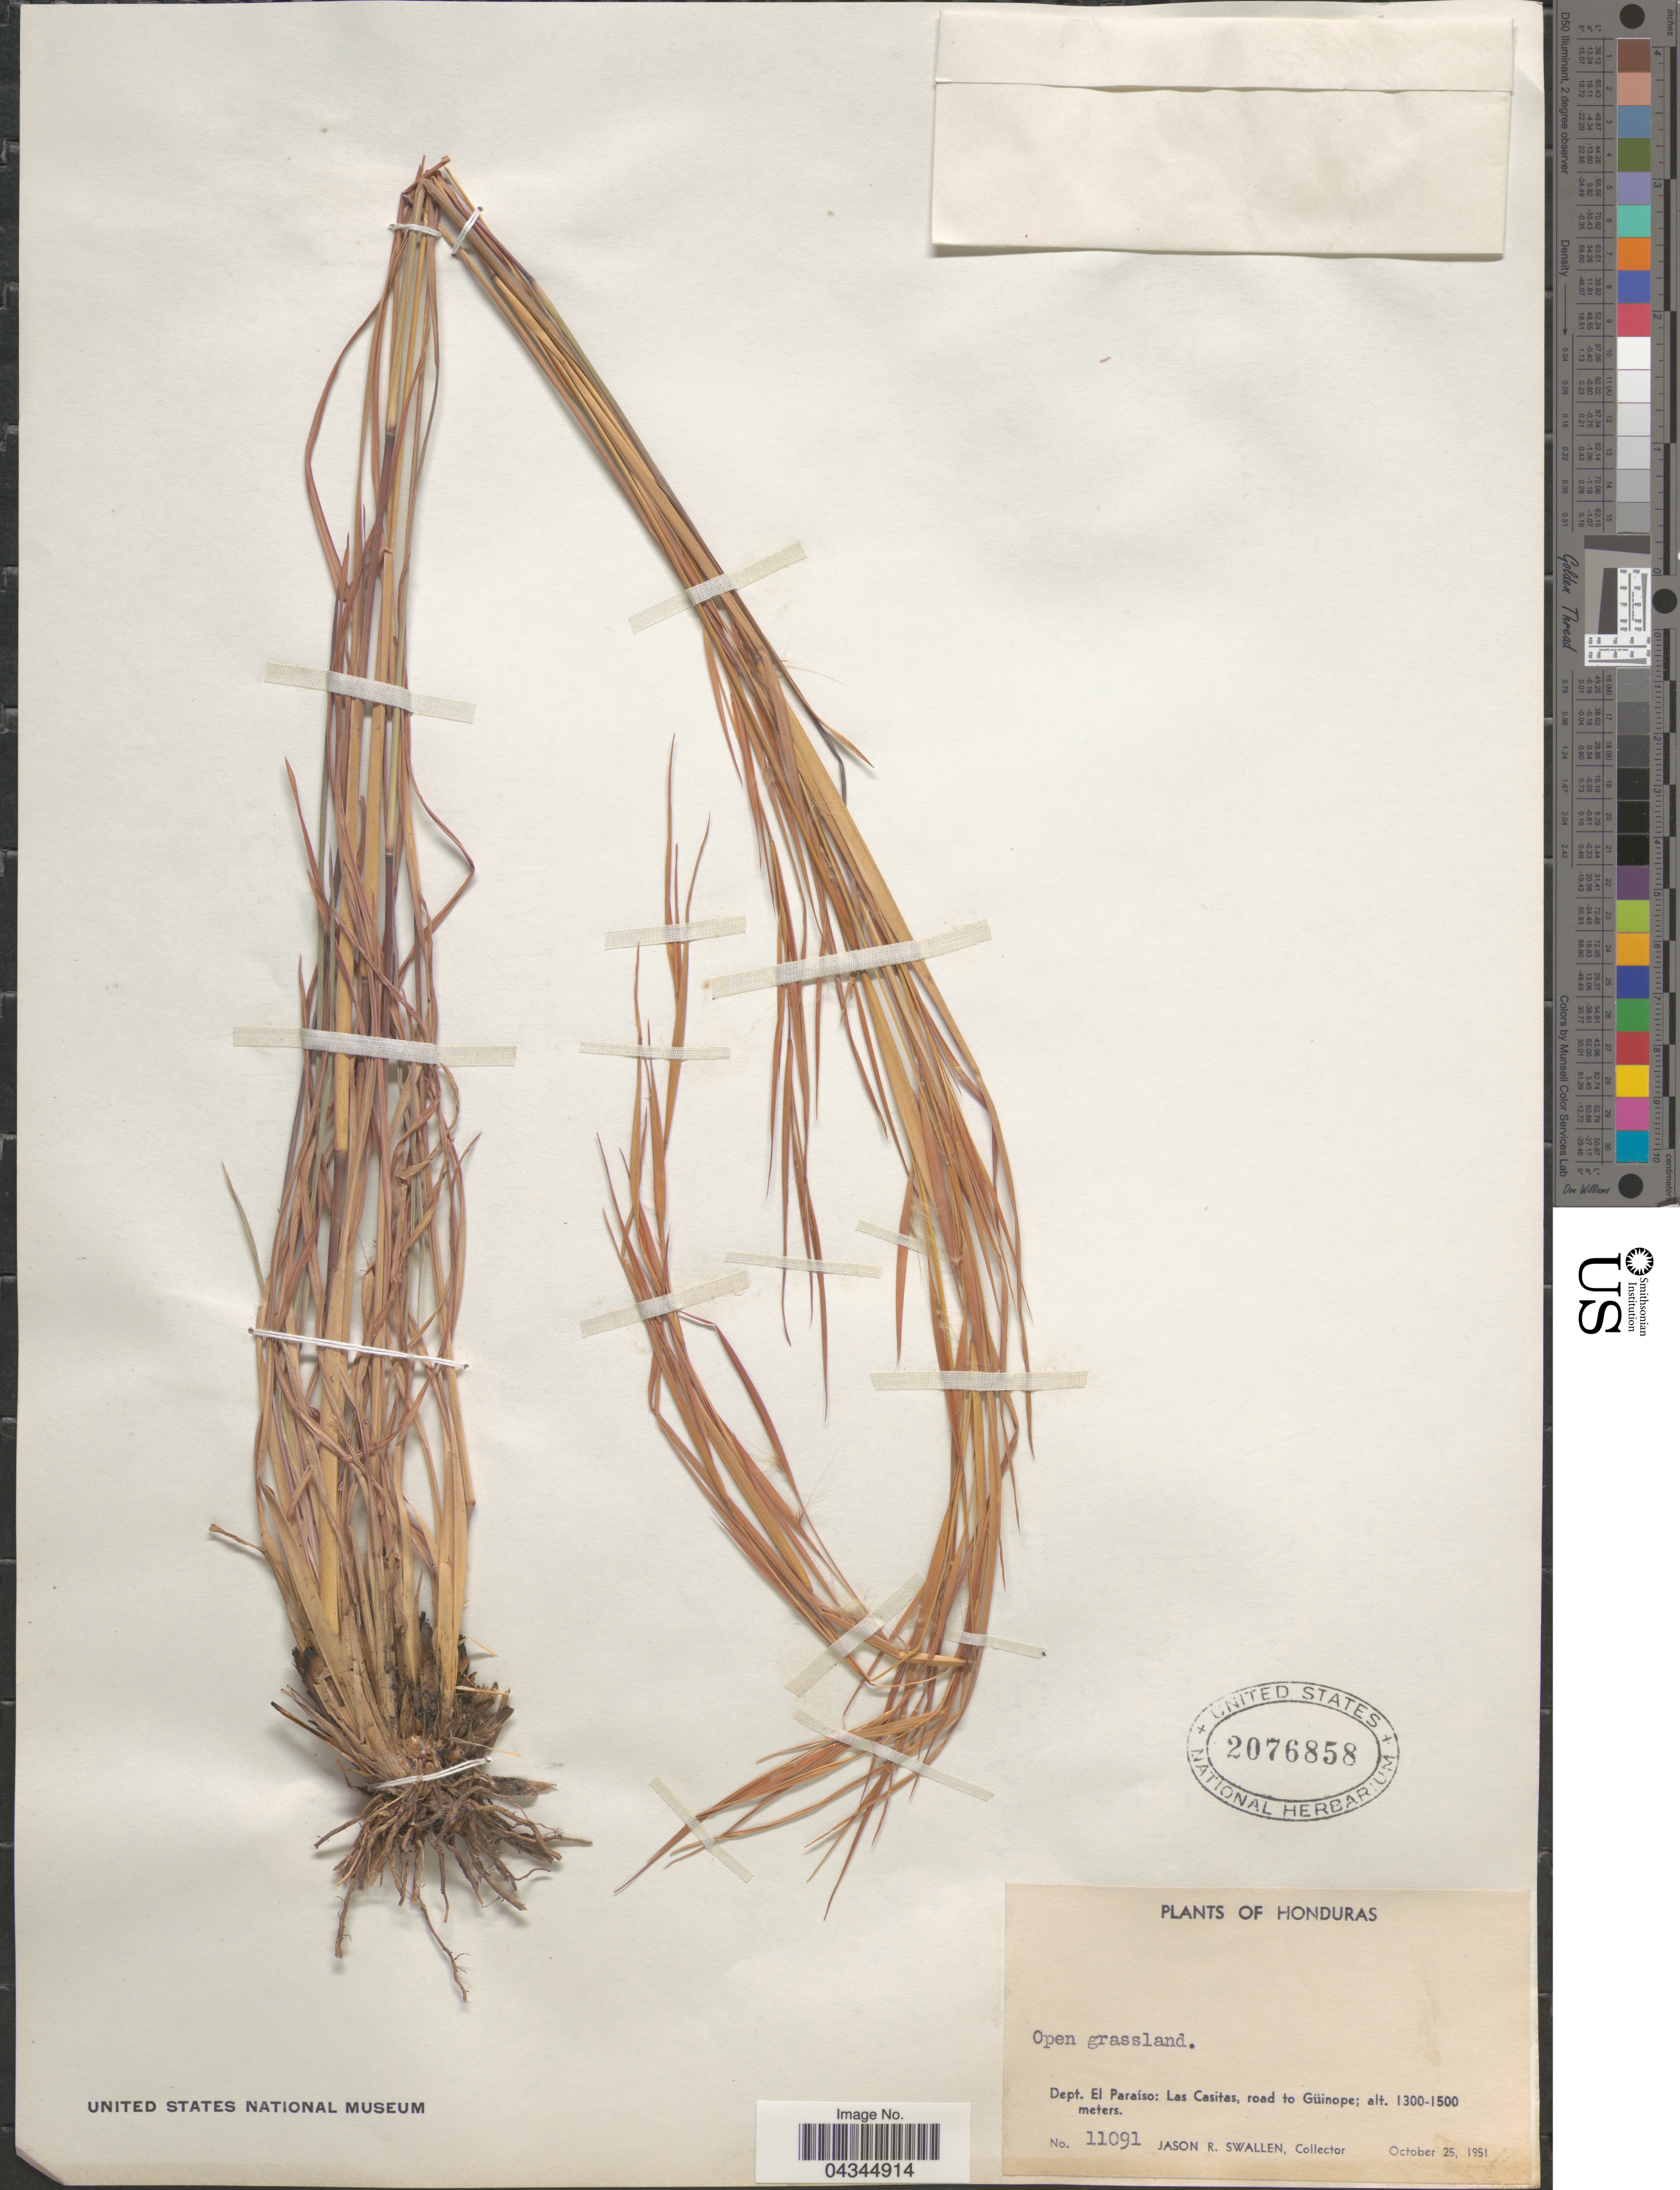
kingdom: Plantae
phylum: Tracheophyta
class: Liliopsida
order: Poales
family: Poaceae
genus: Andropogon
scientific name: Andropogon virginicus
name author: L.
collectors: J. R. Swallen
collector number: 11091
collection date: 1951-10-25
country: Honduras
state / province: El Paraiso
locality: Dept. El Paraíso: Las Casitas, road to Güinope.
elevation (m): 1300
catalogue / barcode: US 2076858